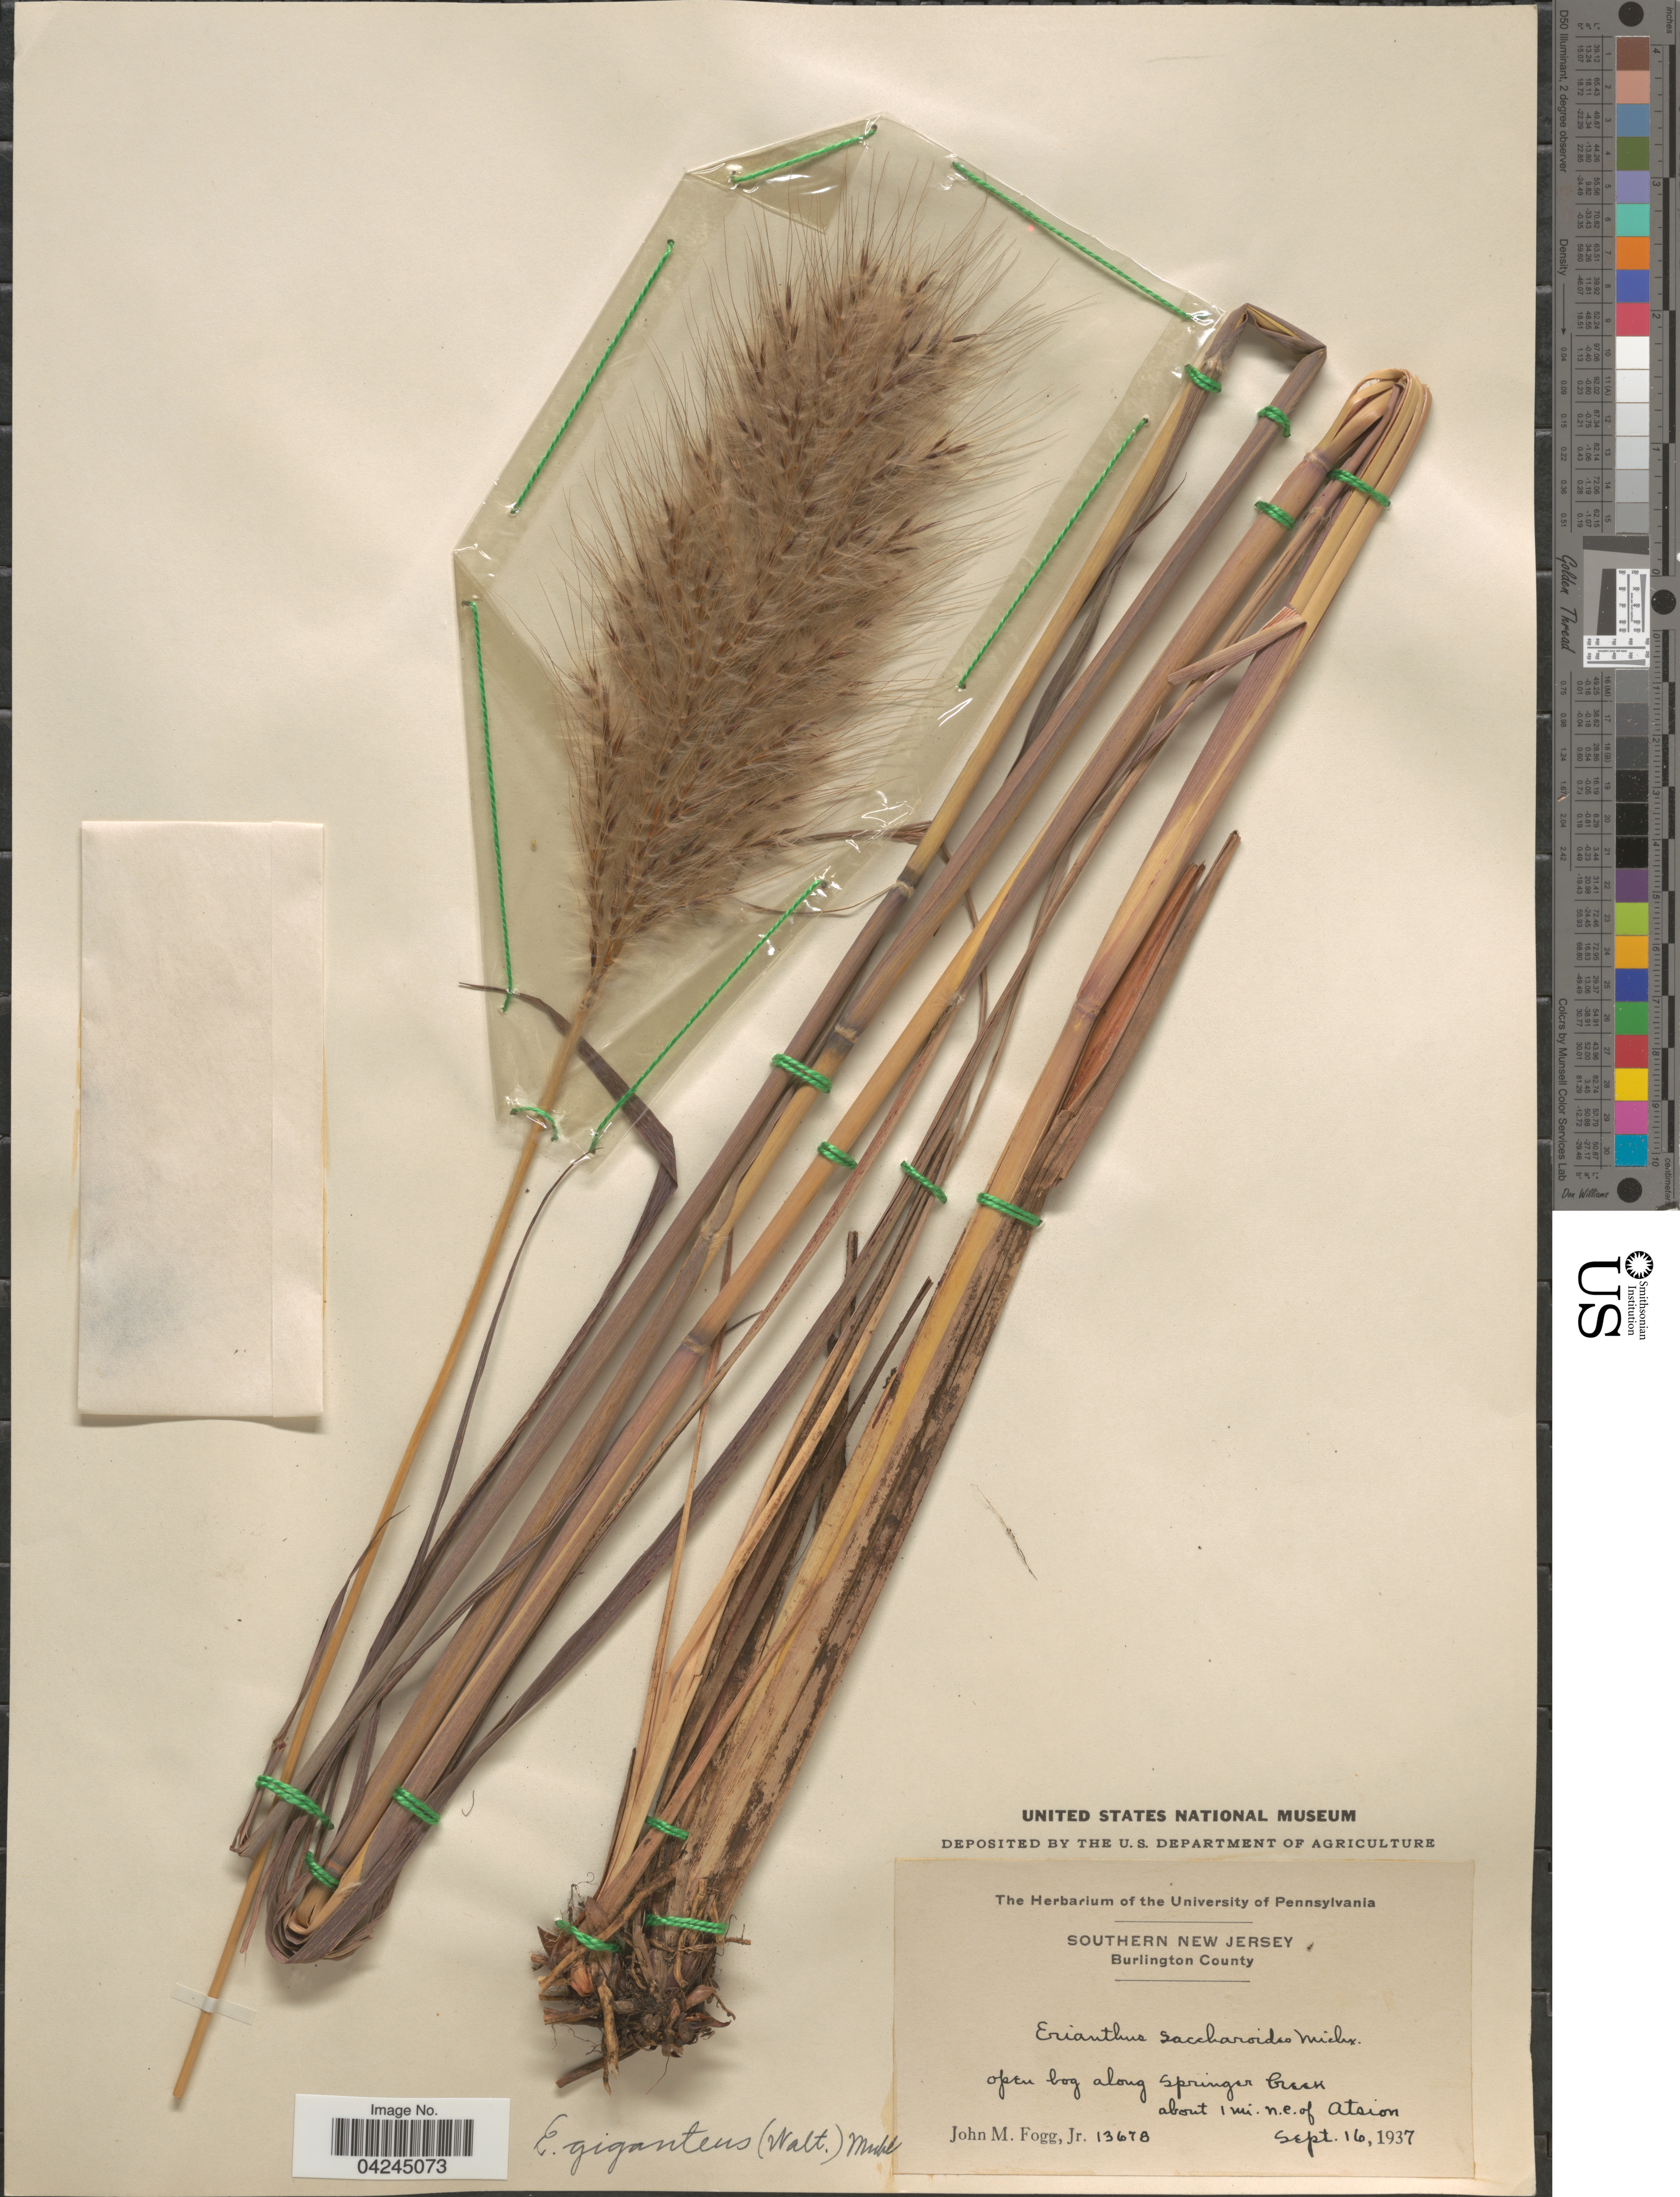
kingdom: Plantae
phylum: Tracheophyta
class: Liliopsida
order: Poales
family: Poaceae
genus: Erianthus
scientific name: Erianthus giganteus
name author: (Walter) P. Beauv.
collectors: J. Fogg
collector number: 13678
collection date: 1937-09-16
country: United States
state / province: New Jersey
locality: Southern New Jersey. Burlington County. Open bog along Springer Creek about 1 mi. n.e. of Atsion.